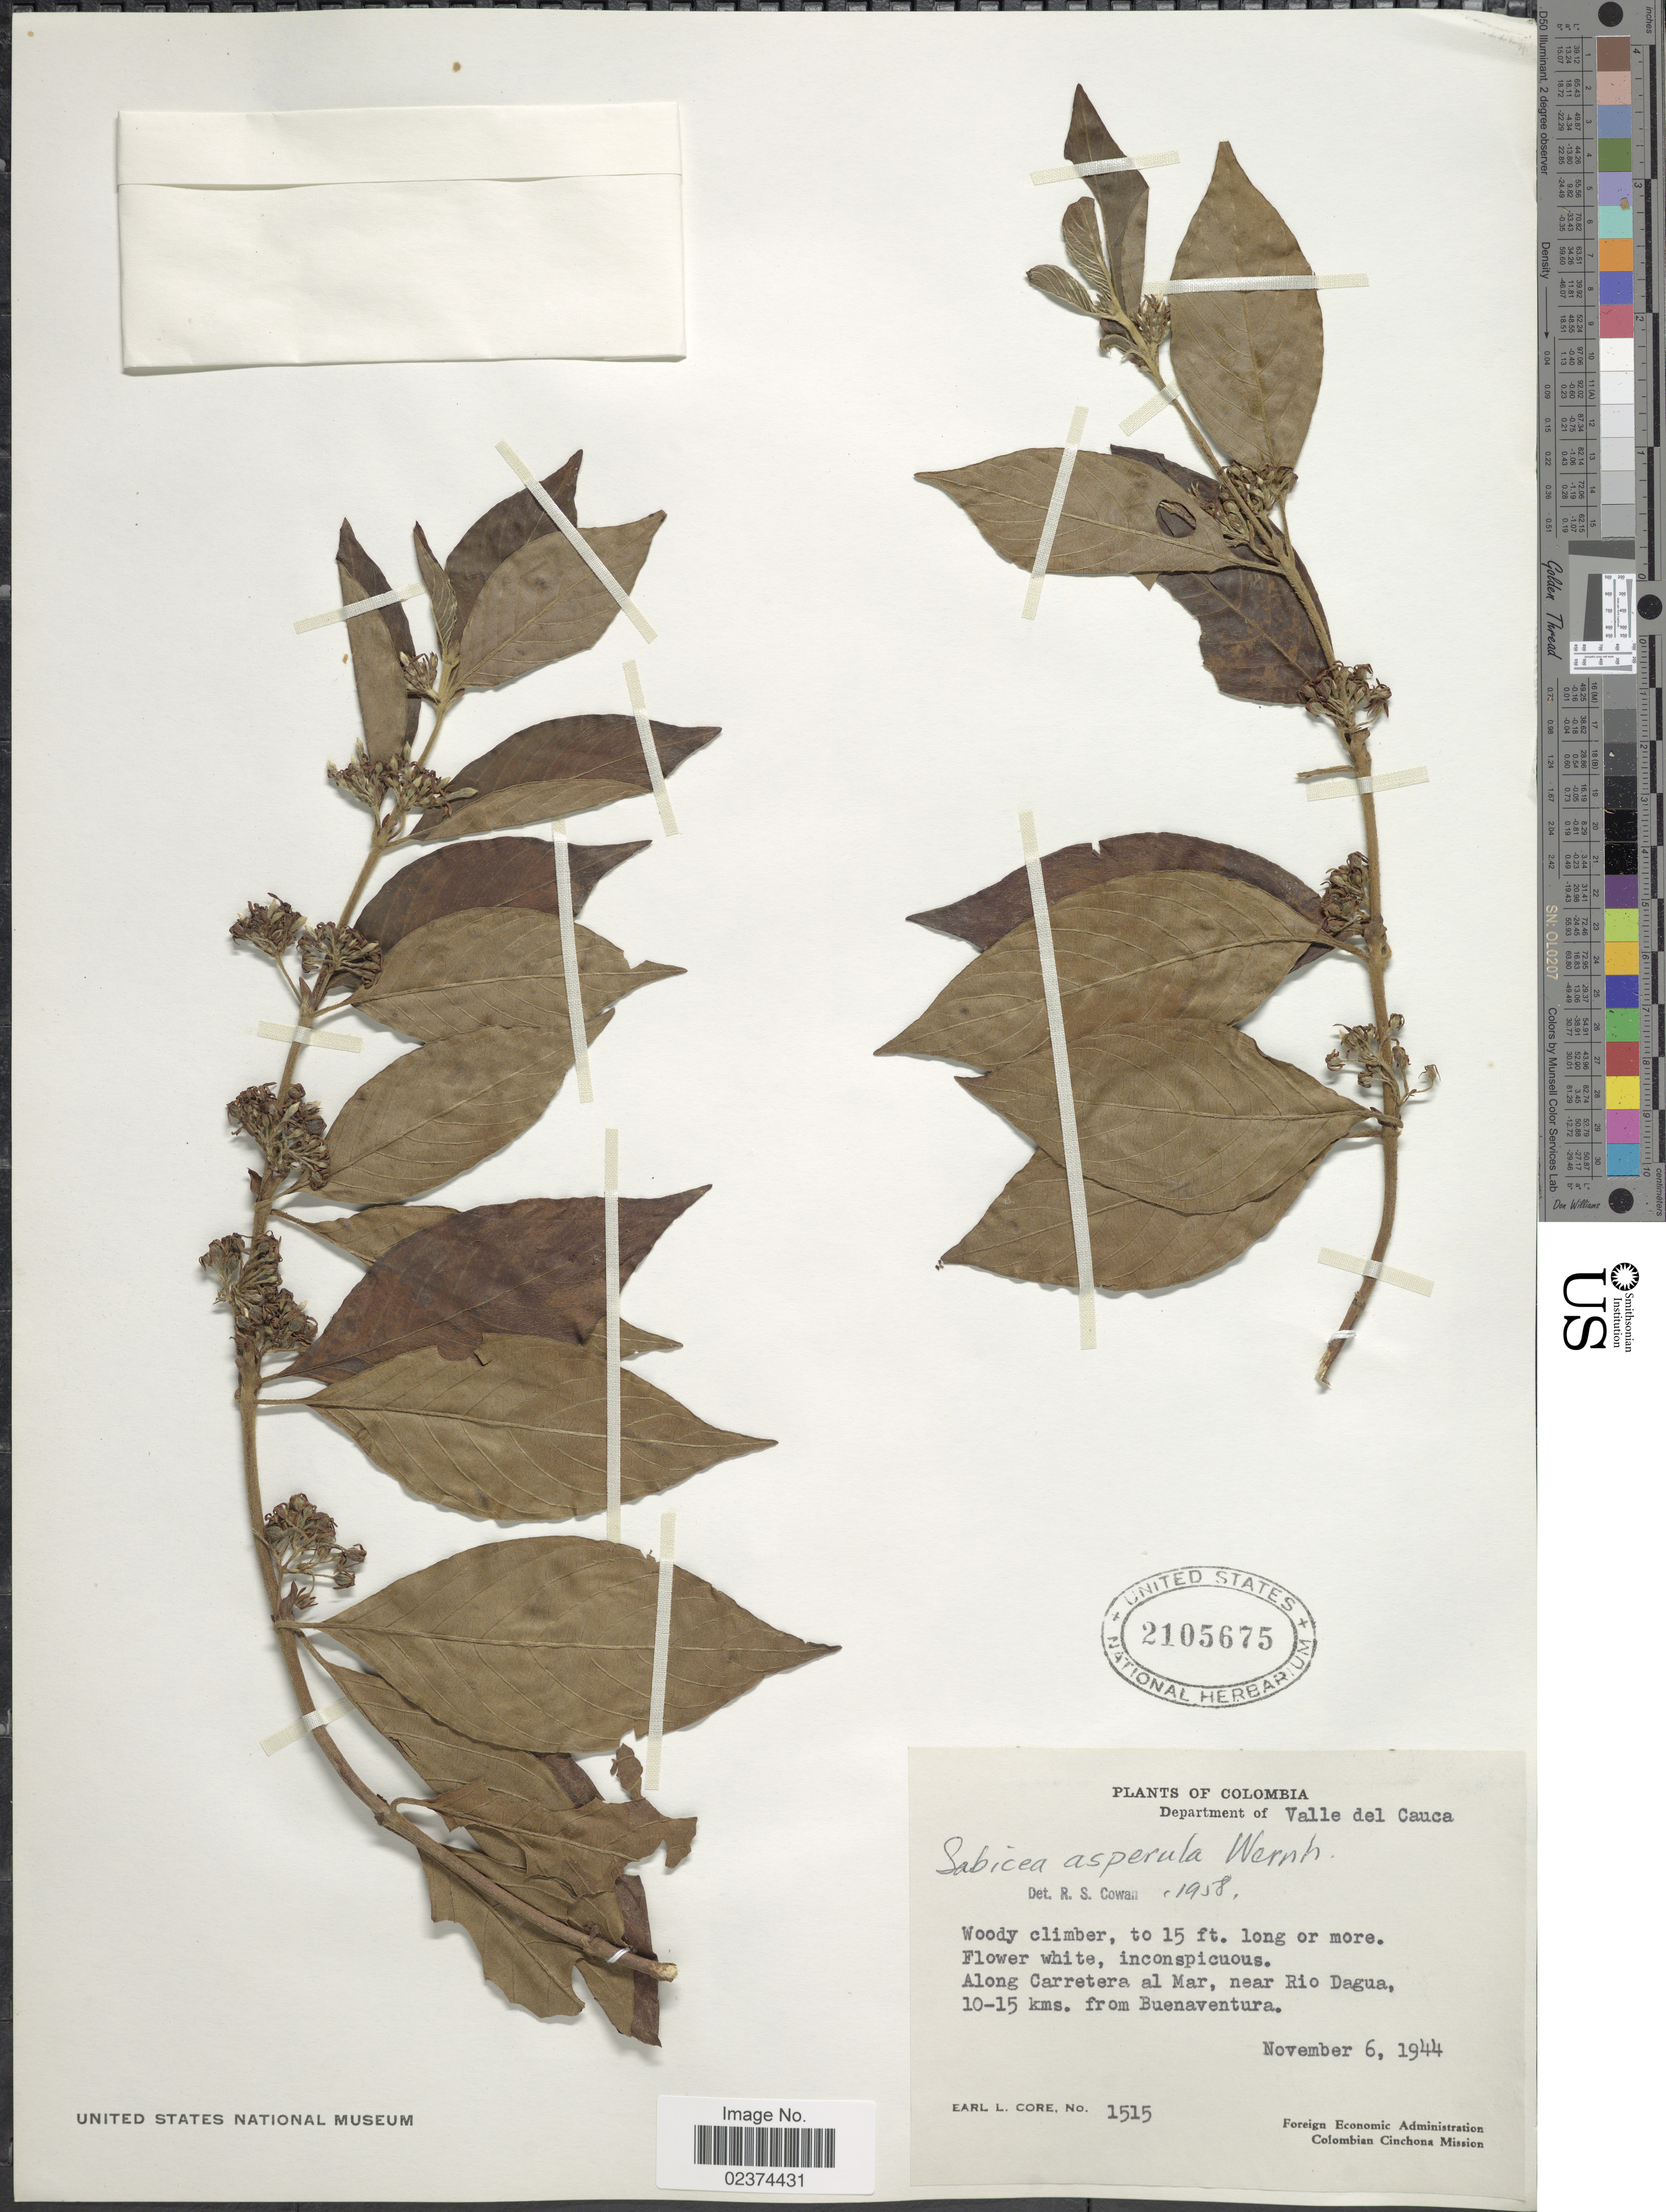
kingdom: Plantae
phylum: Tracheophyta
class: Magnoliopsida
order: Gentianales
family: Rubiaceae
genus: Sabicea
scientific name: Sabicea asperula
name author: (Ball) Wernham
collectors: E. L. Core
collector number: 1515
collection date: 1944-11-06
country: Colombia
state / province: Valle del Cauca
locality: Department of Valle del Cauca, Along Carretera al Mar, near Rio Dagua, 10-15 kms from Buenaventura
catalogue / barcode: US 2105675